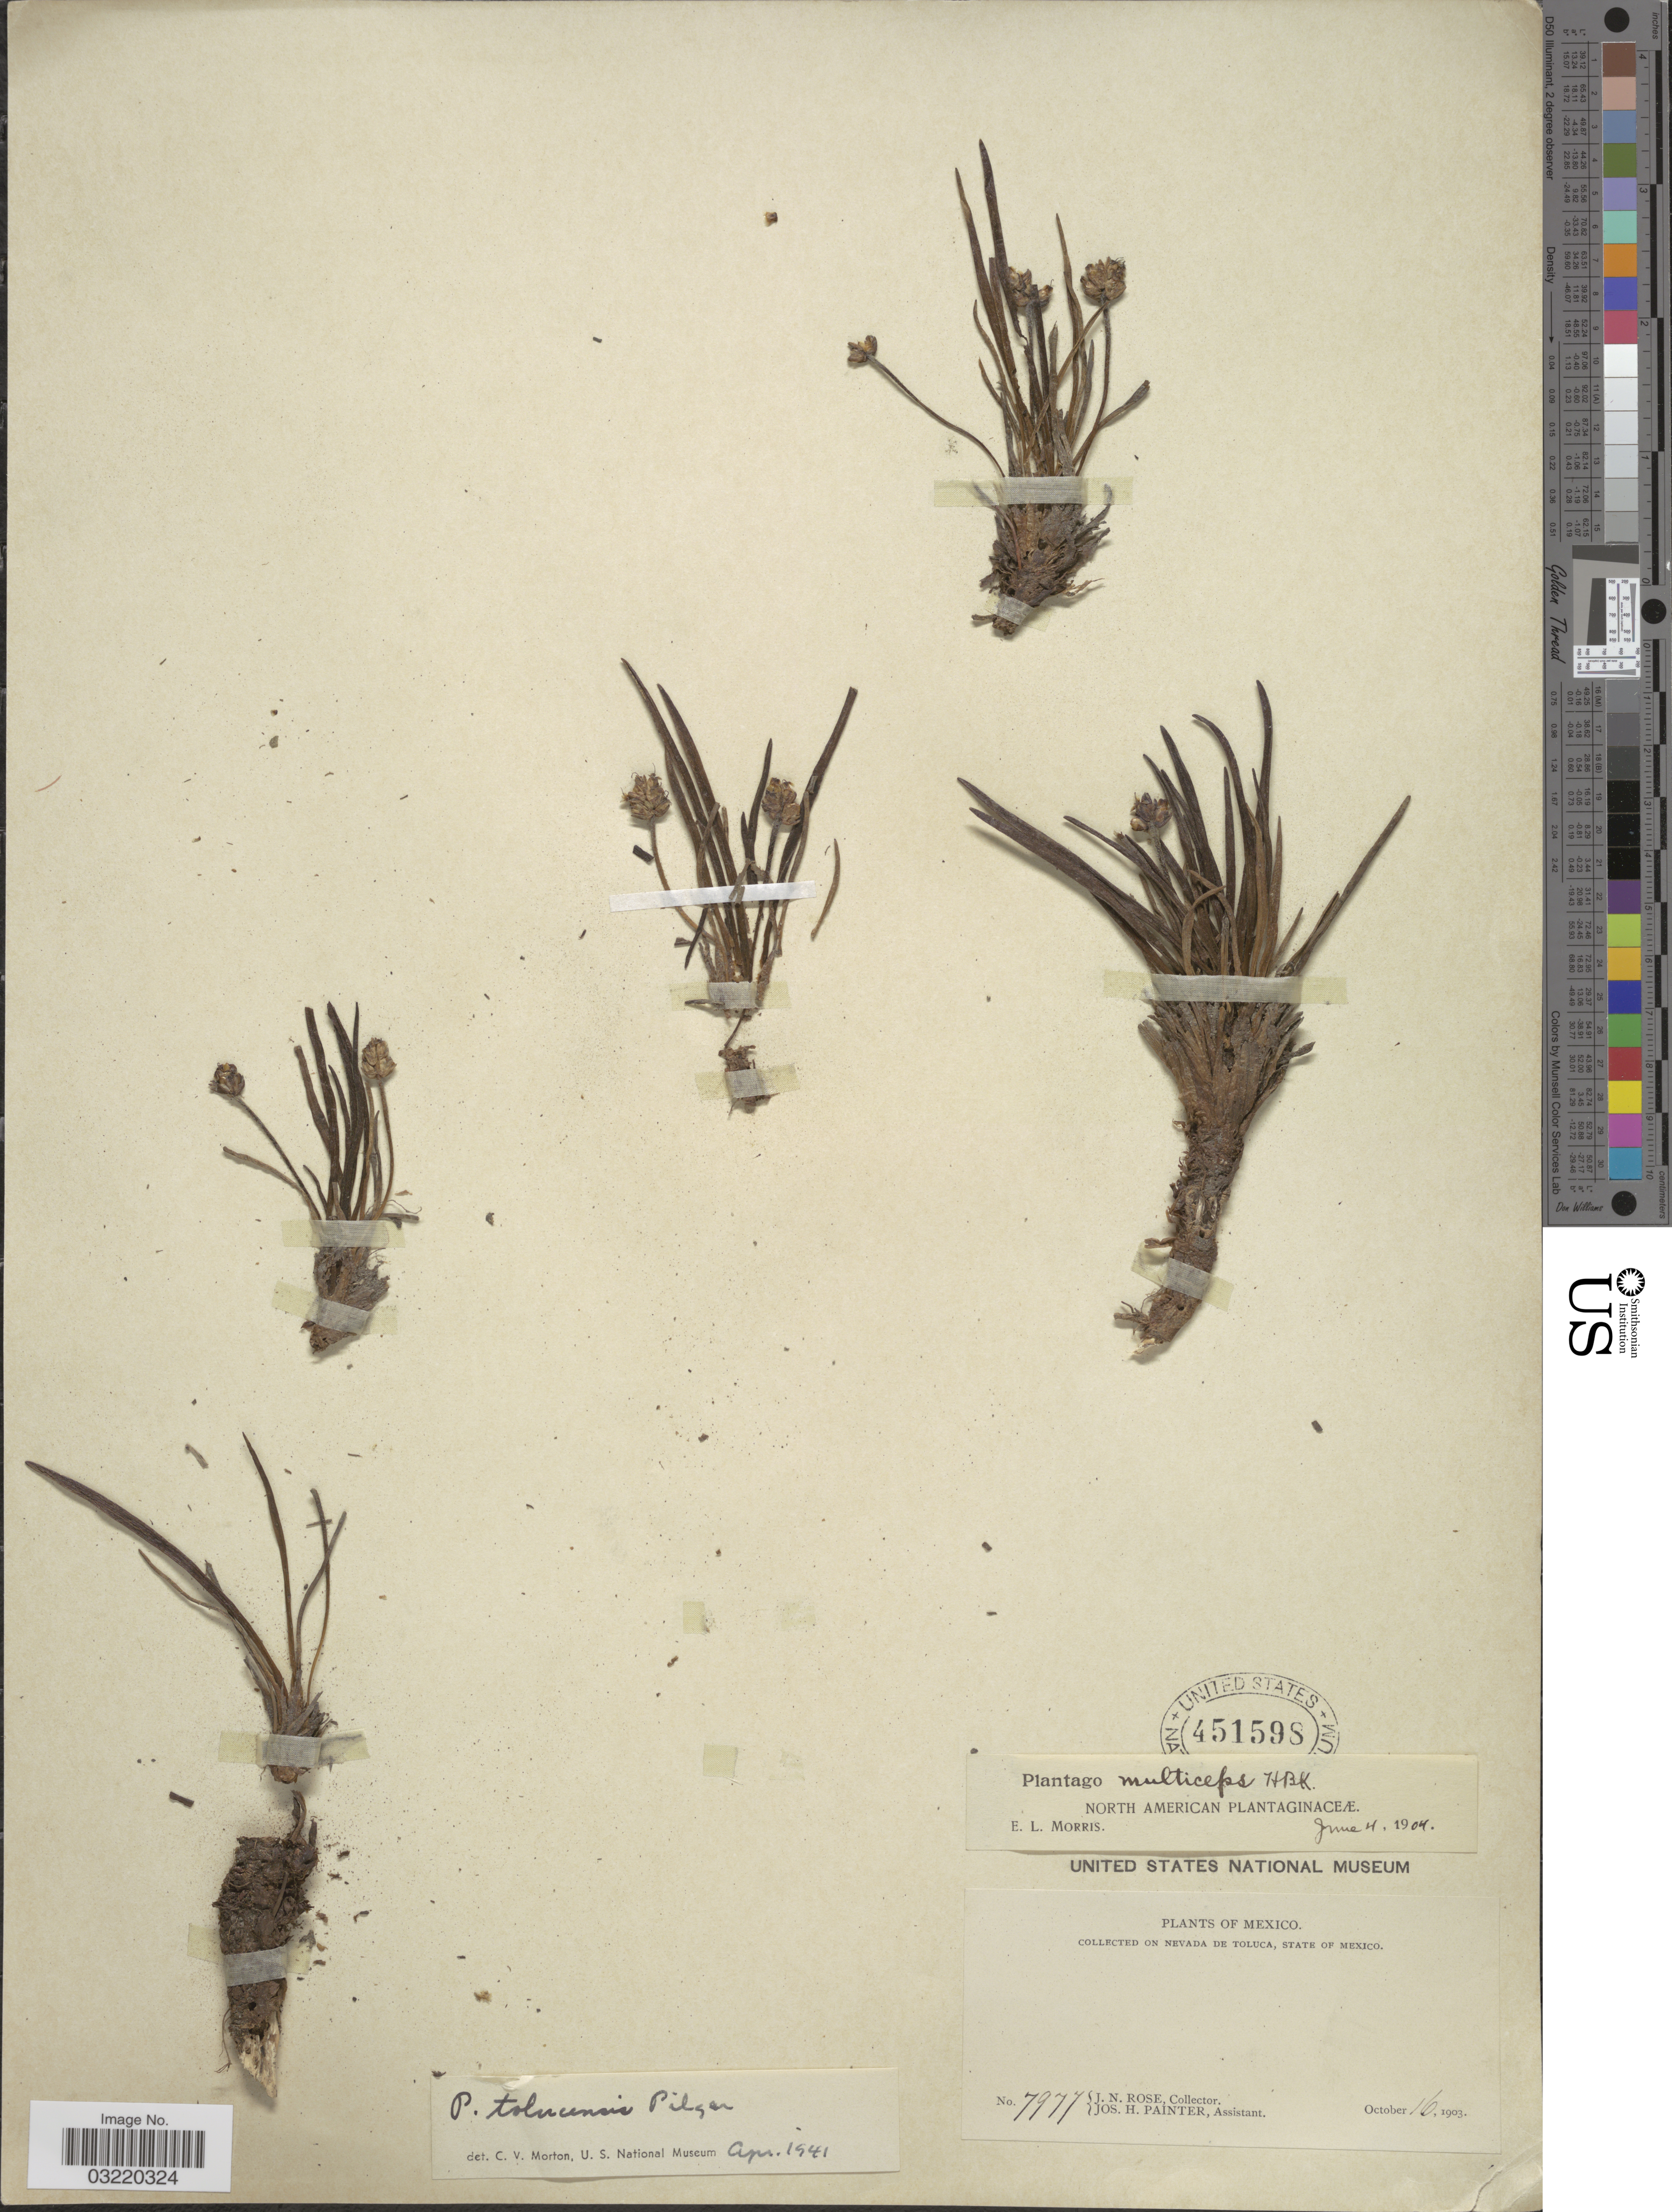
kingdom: Plantae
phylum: Tracheophyta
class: Magnoliopsida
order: Lamiales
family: Plantaginaceae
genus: Plantago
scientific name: Plantago tolucensis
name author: Pilg.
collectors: J. N. Rose & J. H. Painter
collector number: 7977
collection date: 1903-10-16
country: Mexico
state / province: México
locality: Nevada de Toluca.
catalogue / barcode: US 451598